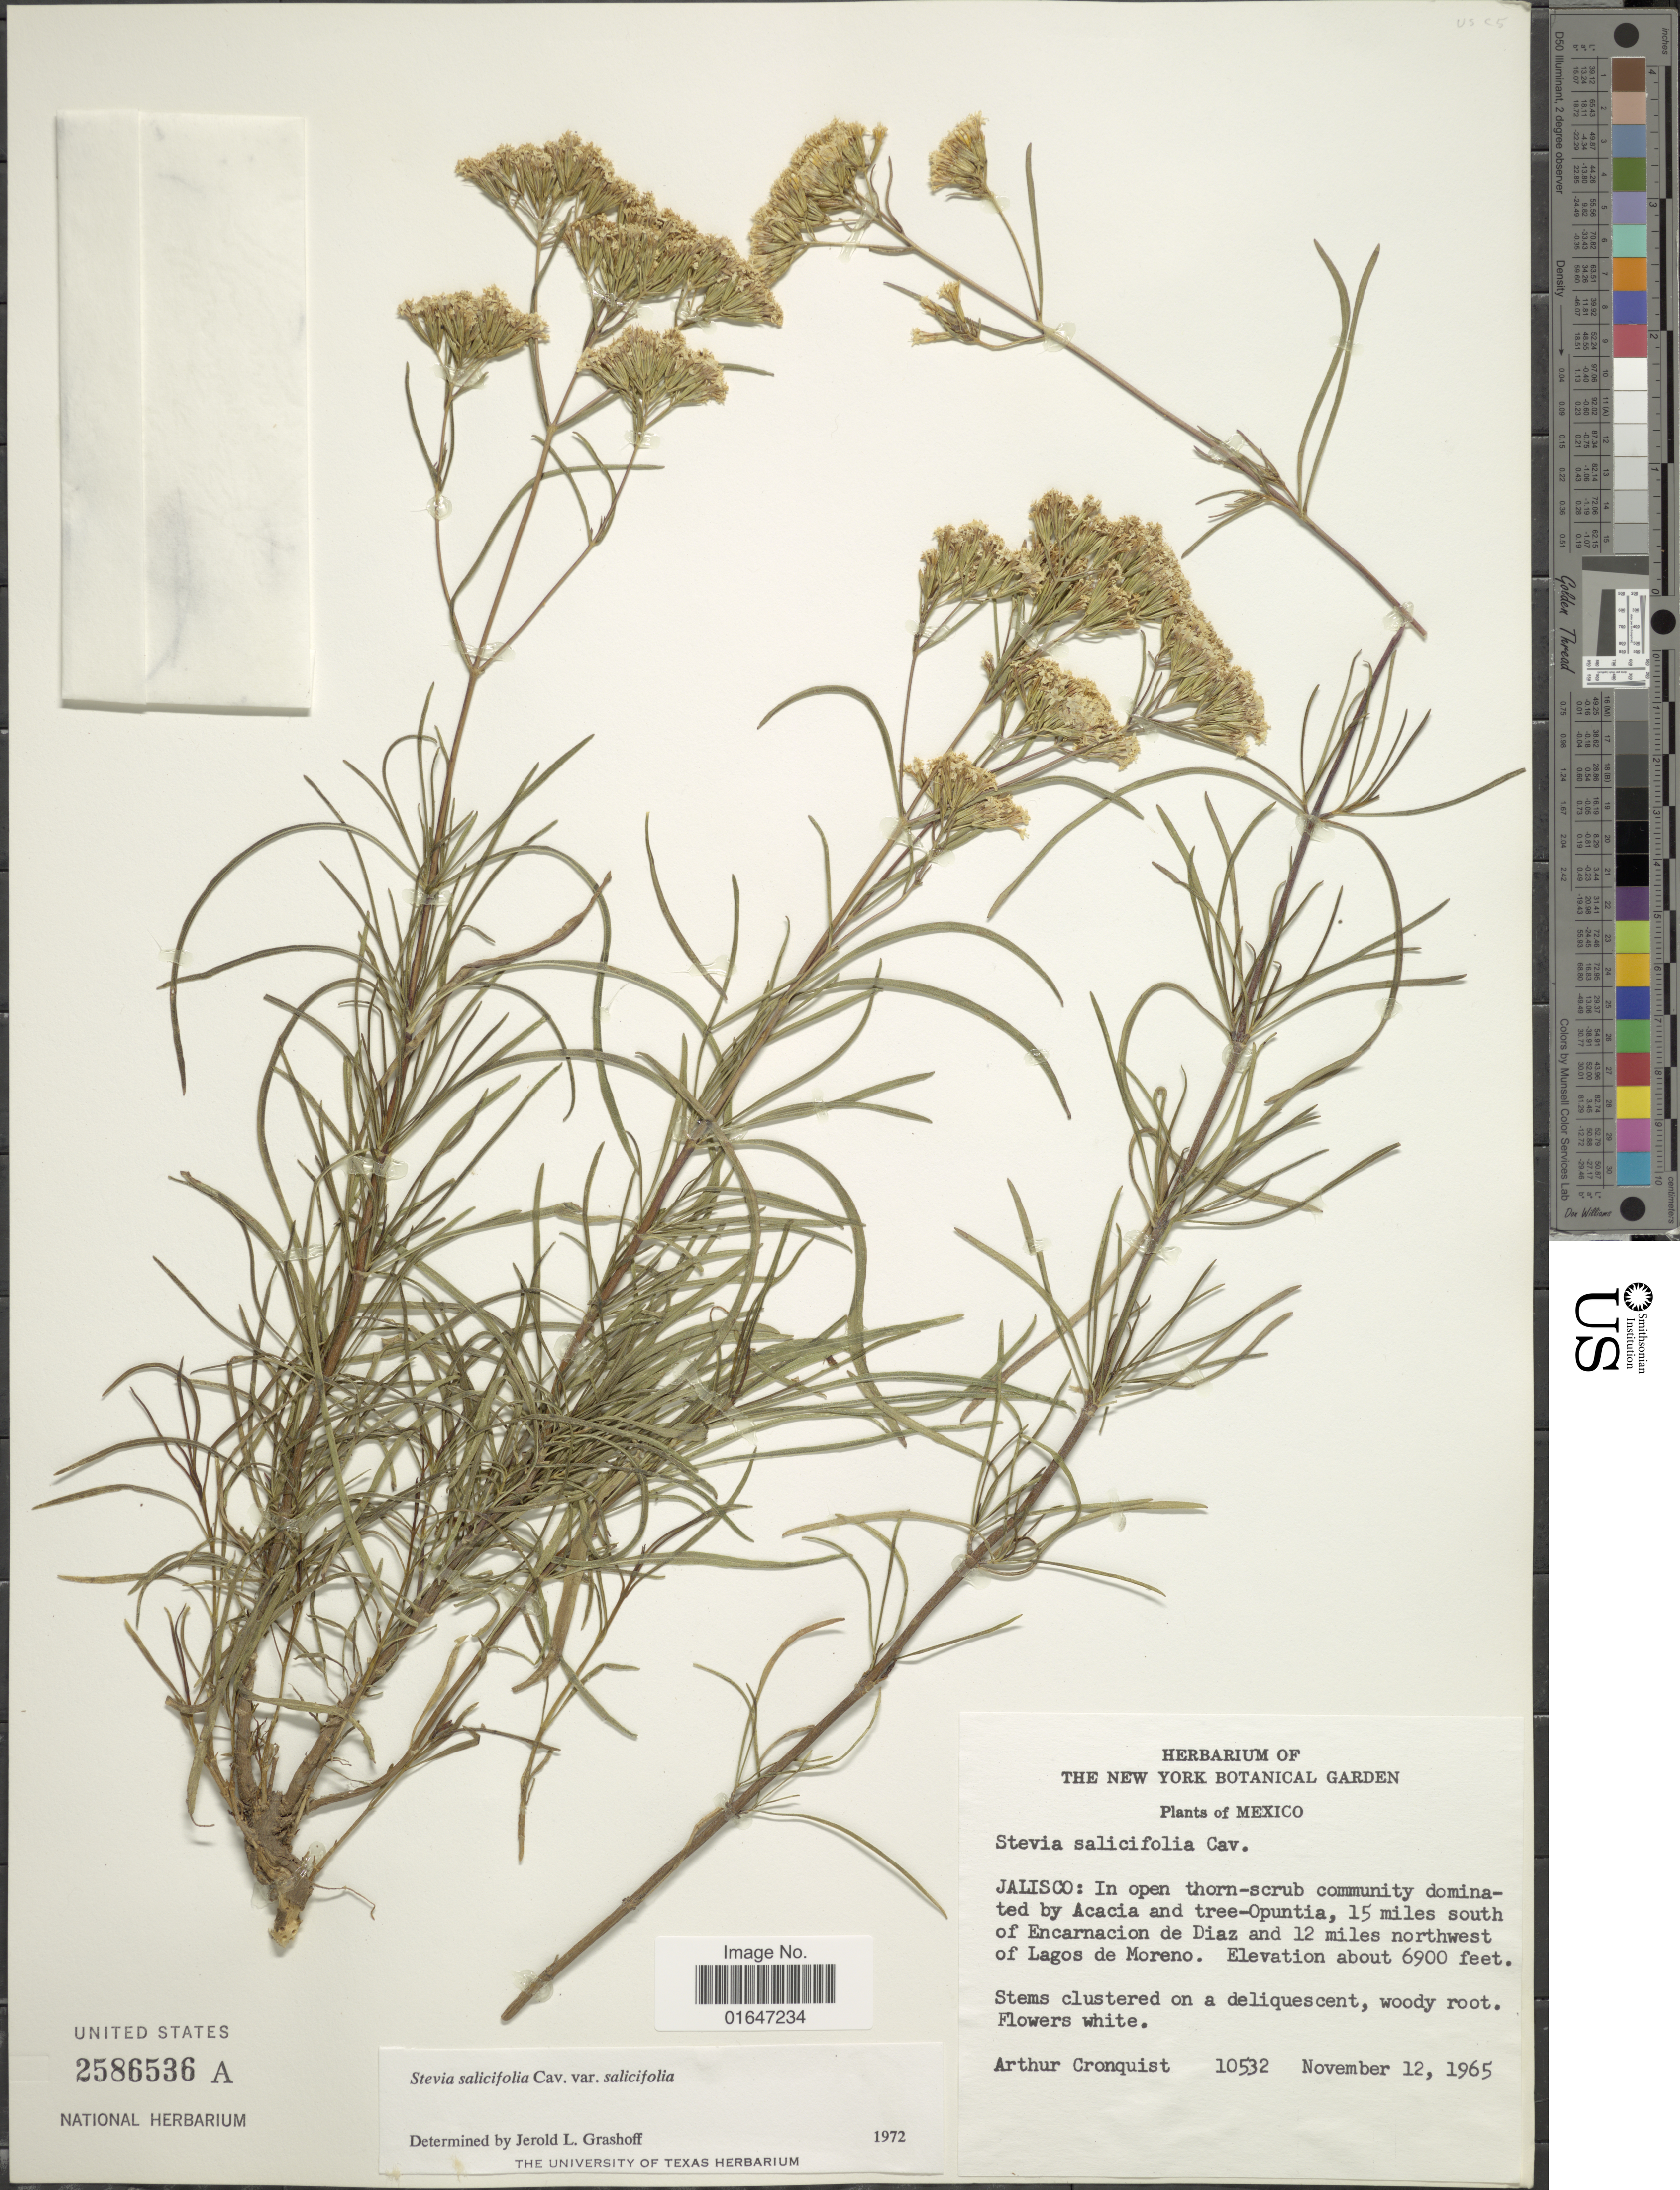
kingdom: Plantae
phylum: Tracheophyta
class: Magnoliopsida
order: Asterales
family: Asteraceae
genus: Stevia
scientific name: Stevia salicifolia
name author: Cav.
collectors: A. J. Cronquist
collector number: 10532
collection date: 1965-11-12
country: Mexico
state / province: Jalisco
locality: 15 miles south of Encarnacion de Diaz and 12 miles norhtwest of Lagos de Moreno.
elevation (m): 2103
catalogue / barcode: US 2586536A